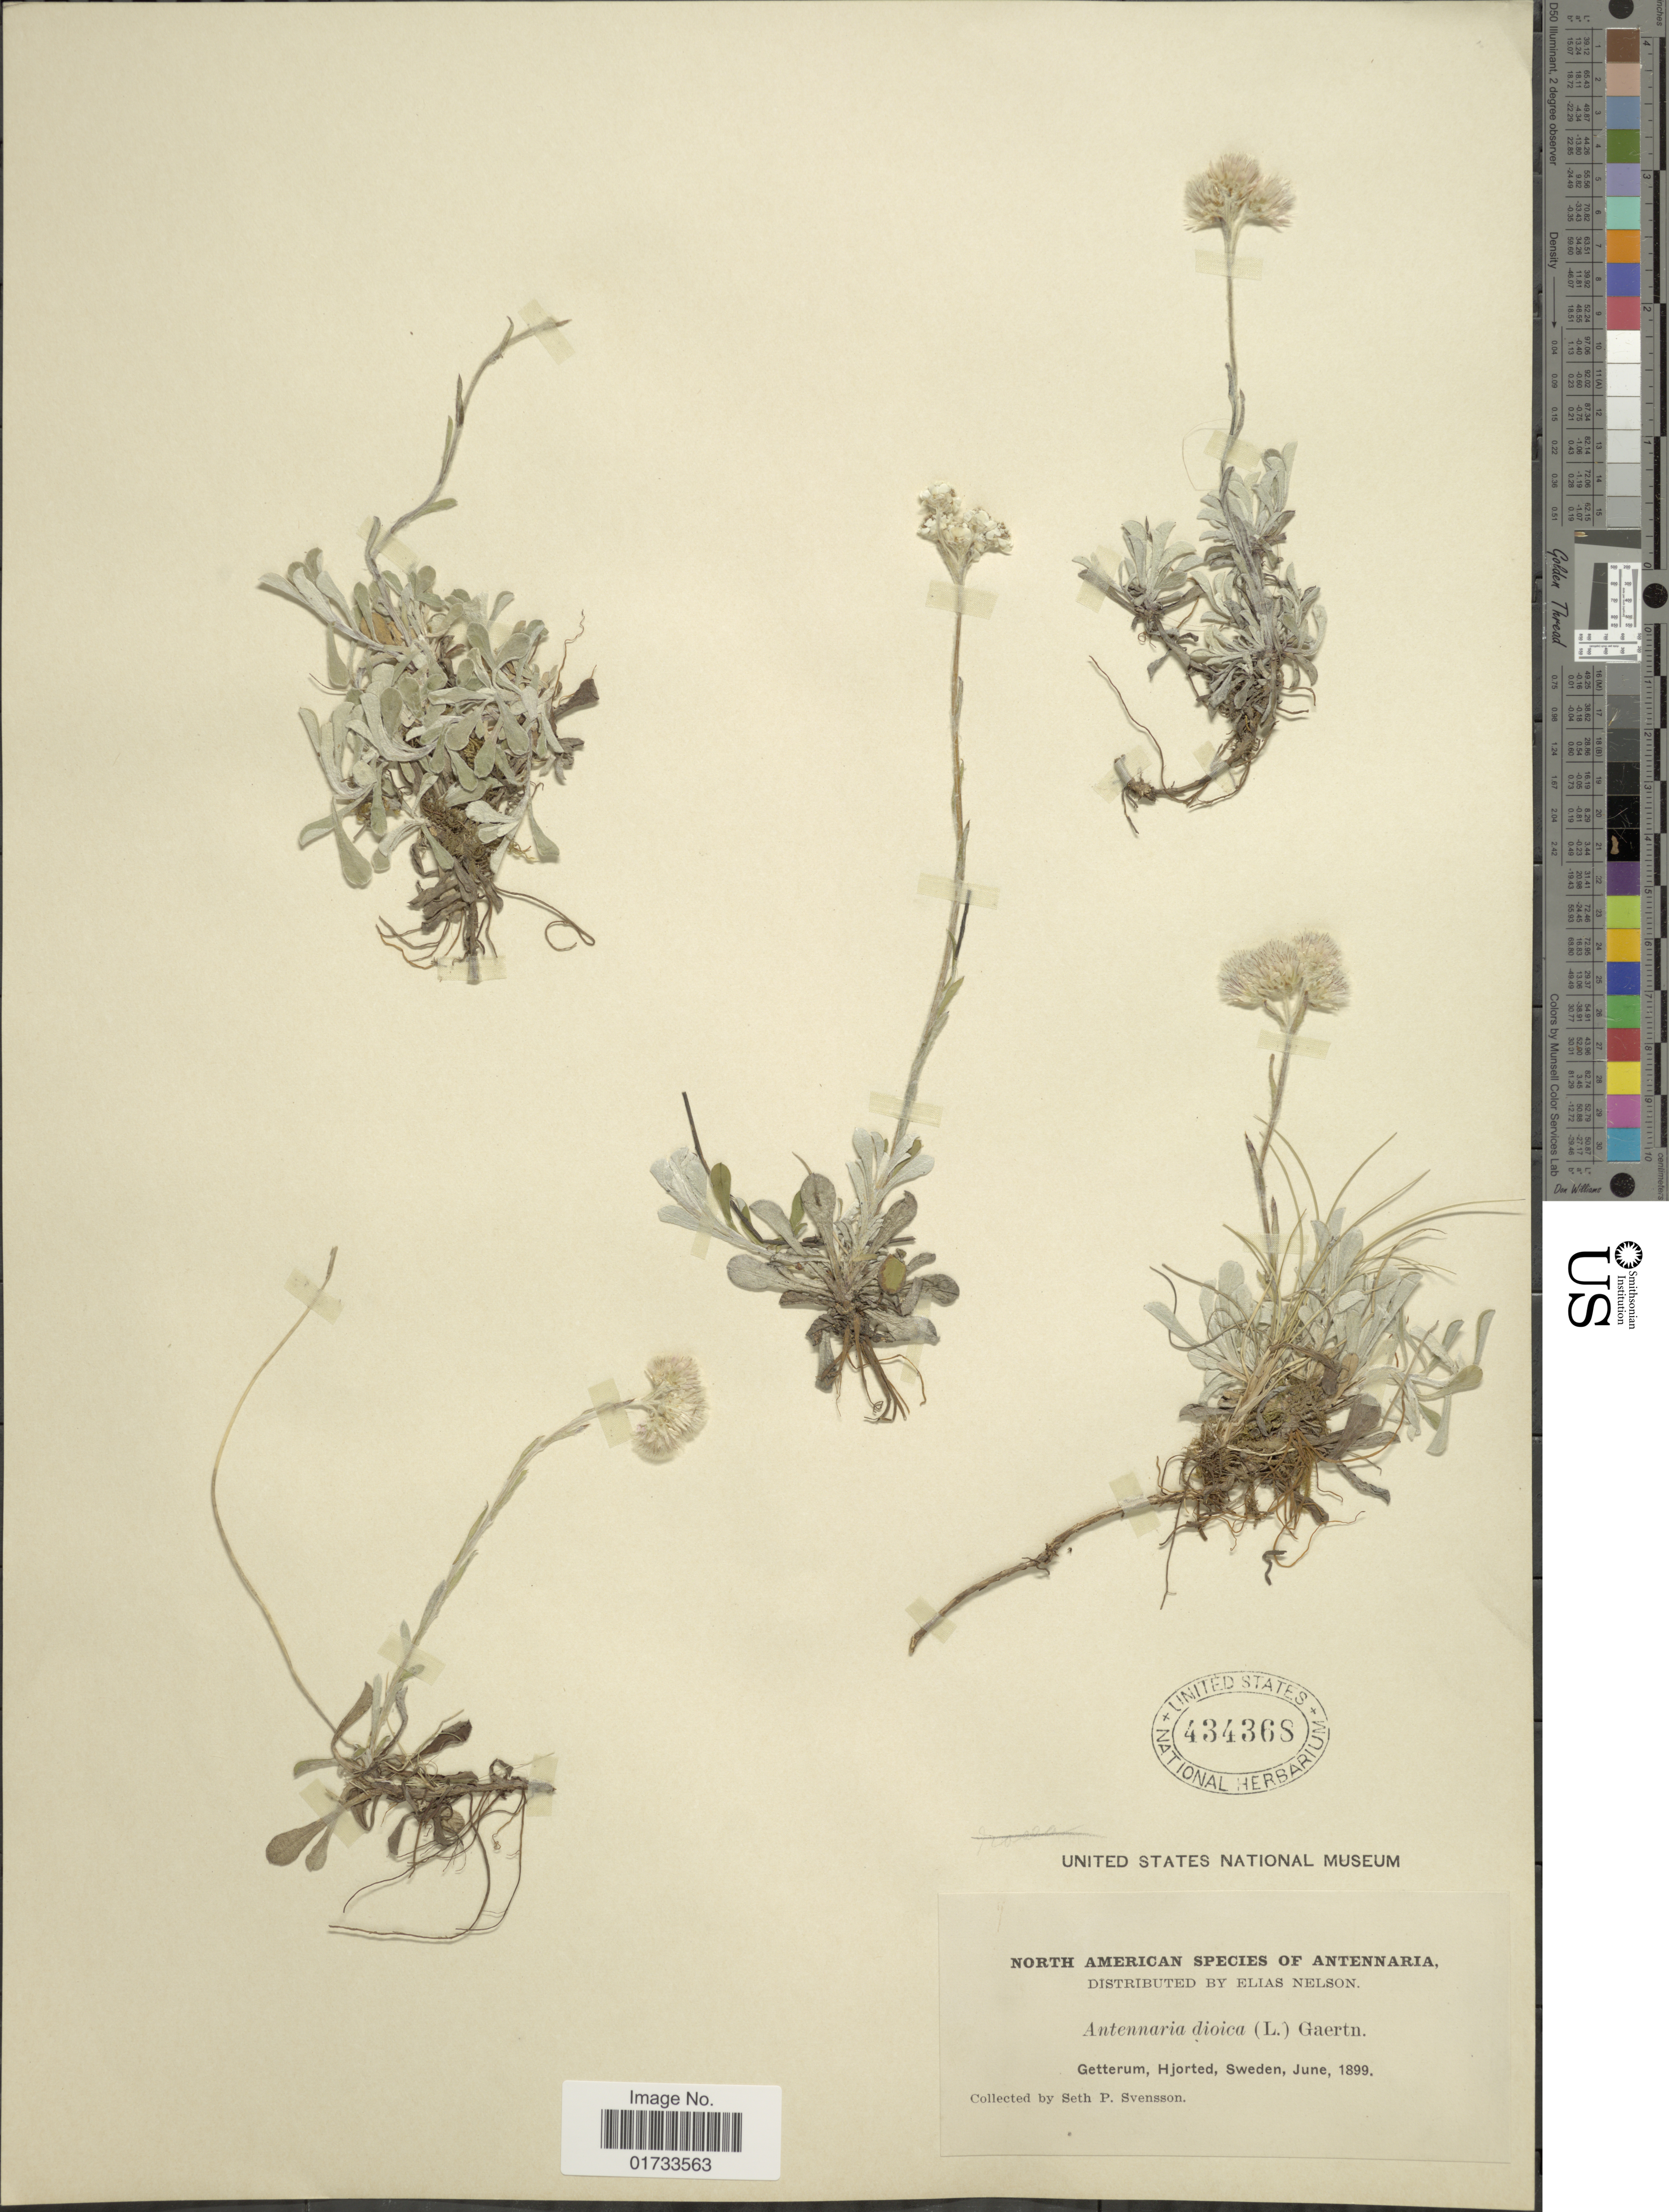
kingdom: Plantae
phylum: Tracheophyta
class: Magnoliopsida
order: Asterales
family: Asteraceae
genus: Antennaria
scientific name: Antennaria dioica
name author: (L.) Gaertn.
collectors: S. Svensson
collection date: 1899-06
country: Sweden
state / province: Kalmar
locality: Getterum, Hjorted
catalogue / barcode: US 434368